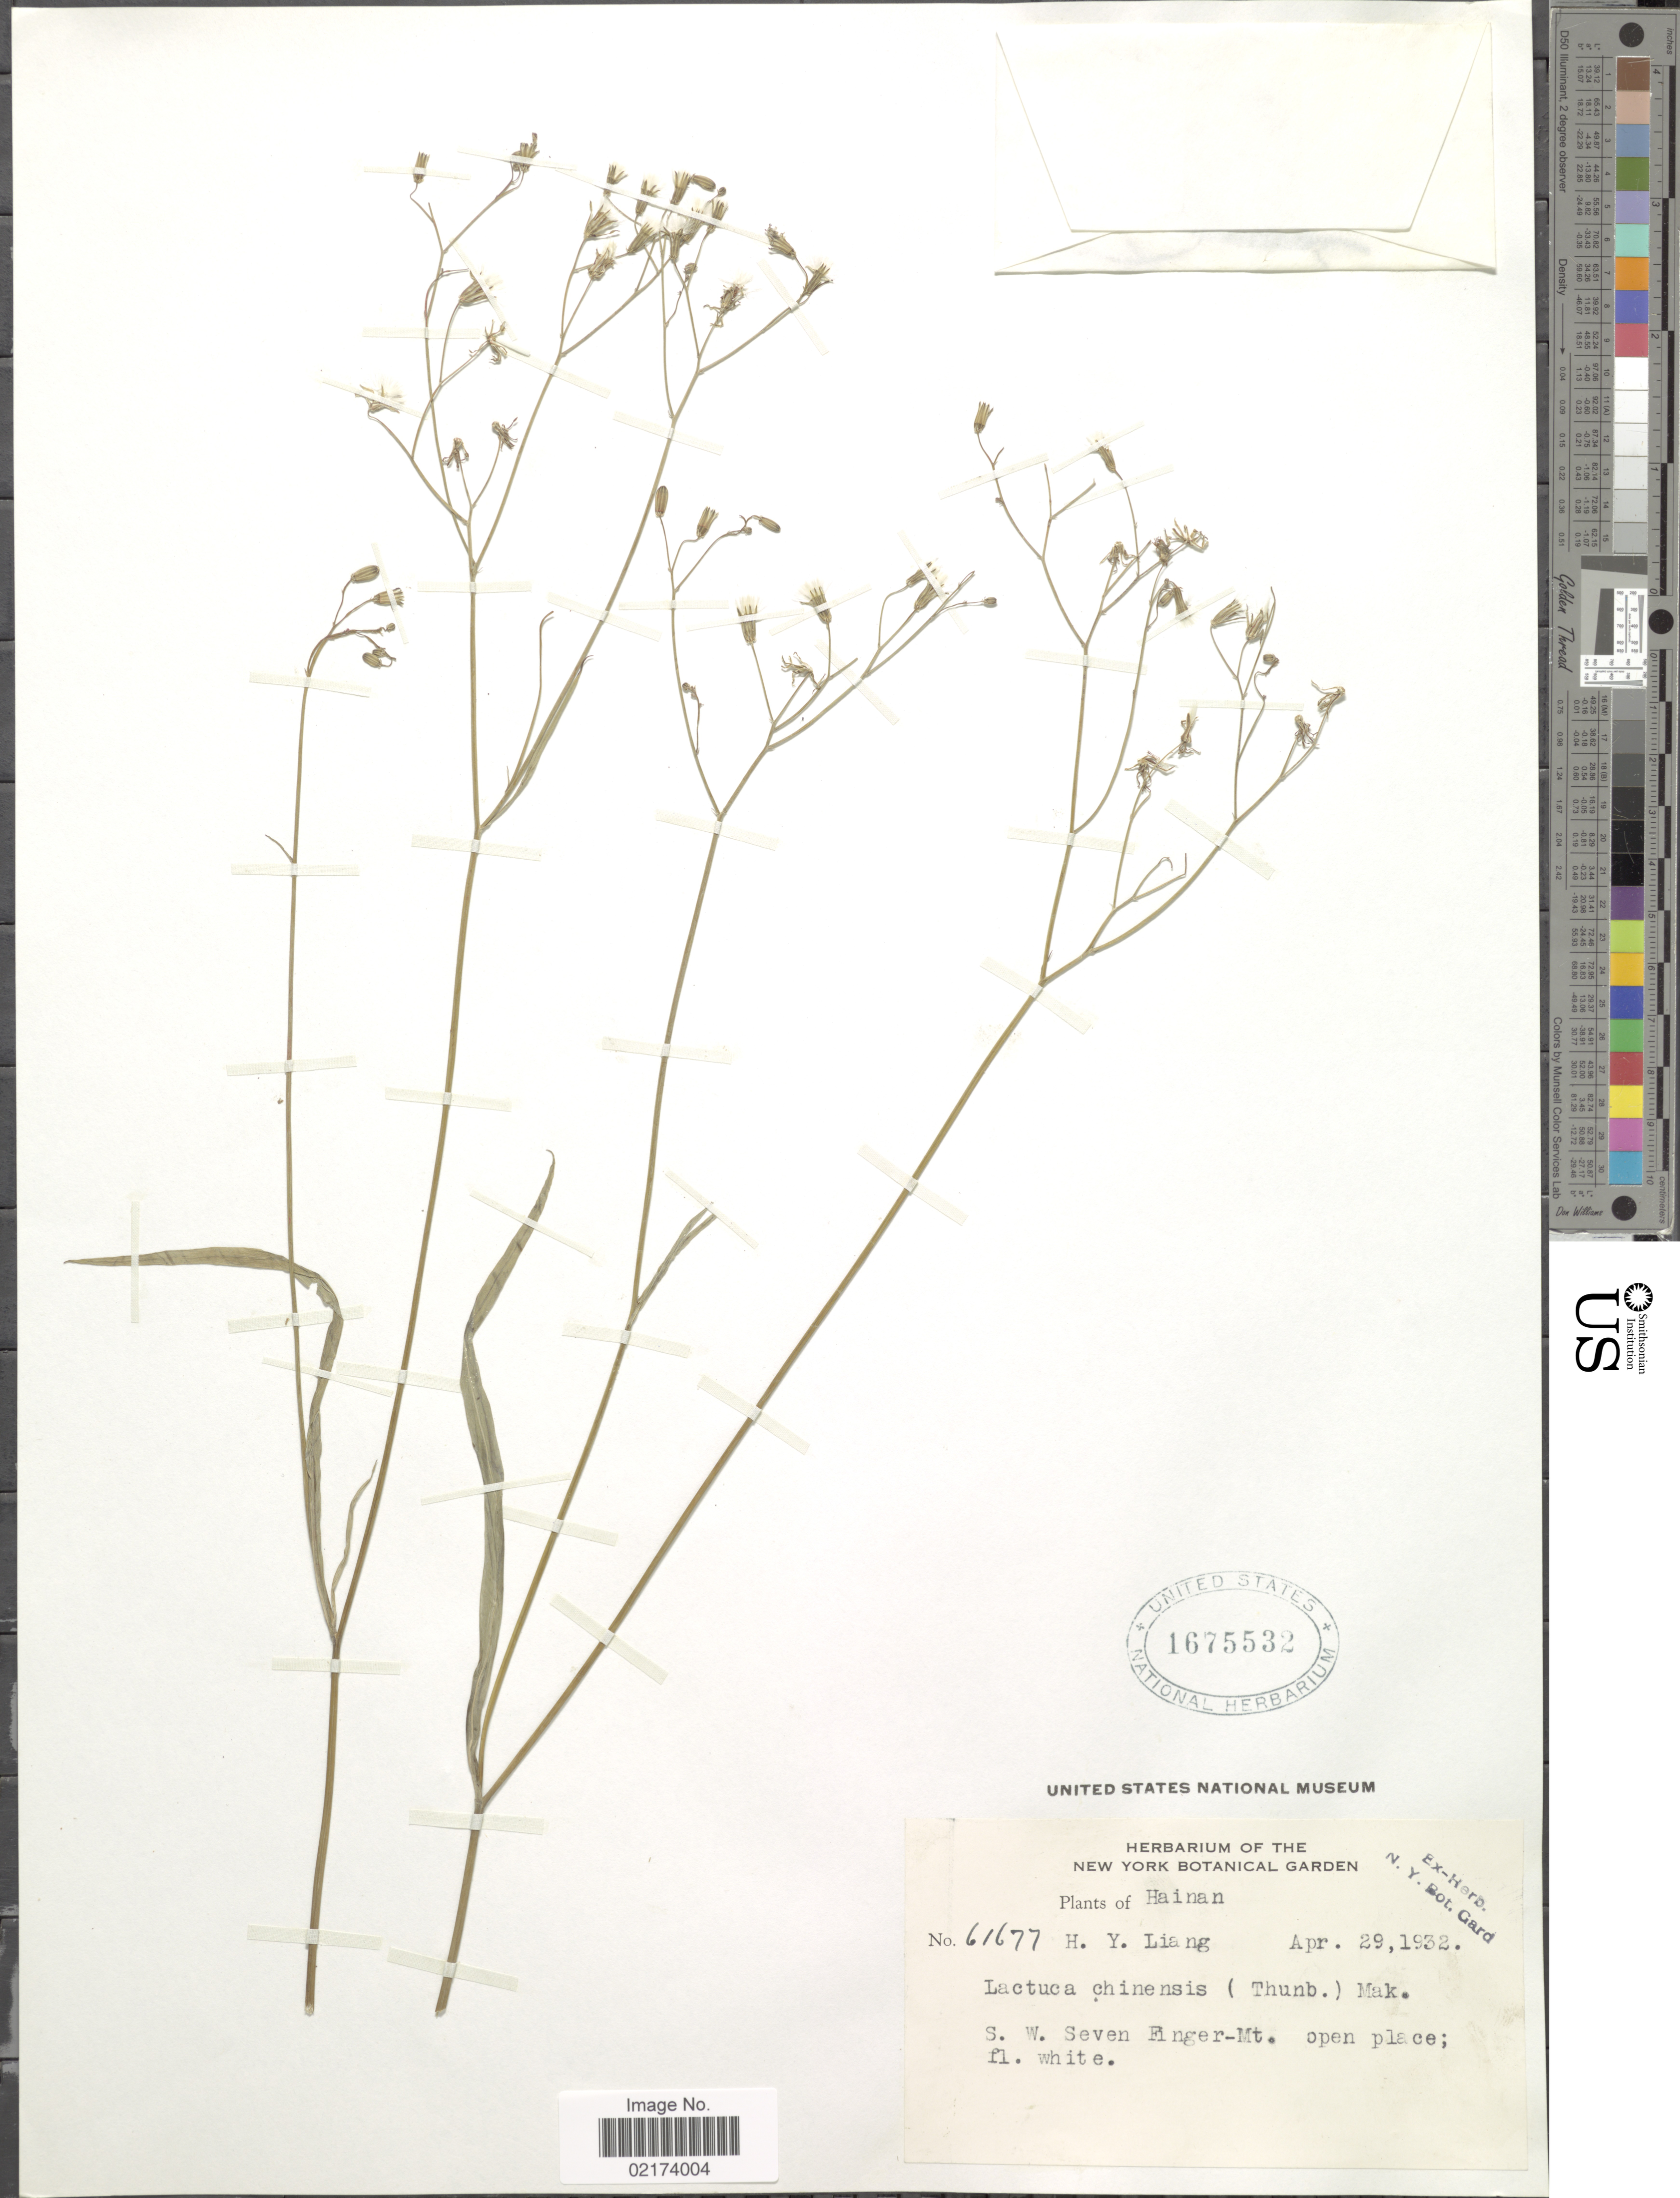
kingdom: Plantae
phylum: Tracheophyta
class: Magnoliopsida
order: Asterales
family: Asteraceae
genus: Ixeris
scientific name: Ixeris chinensis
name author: (Thunb.) Nakai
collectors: H. Y. Liang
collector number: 61677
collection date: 1932-04-29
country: China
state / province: Hainan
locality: S. W. Seven Finger - Mt.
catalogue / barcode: US 1675532